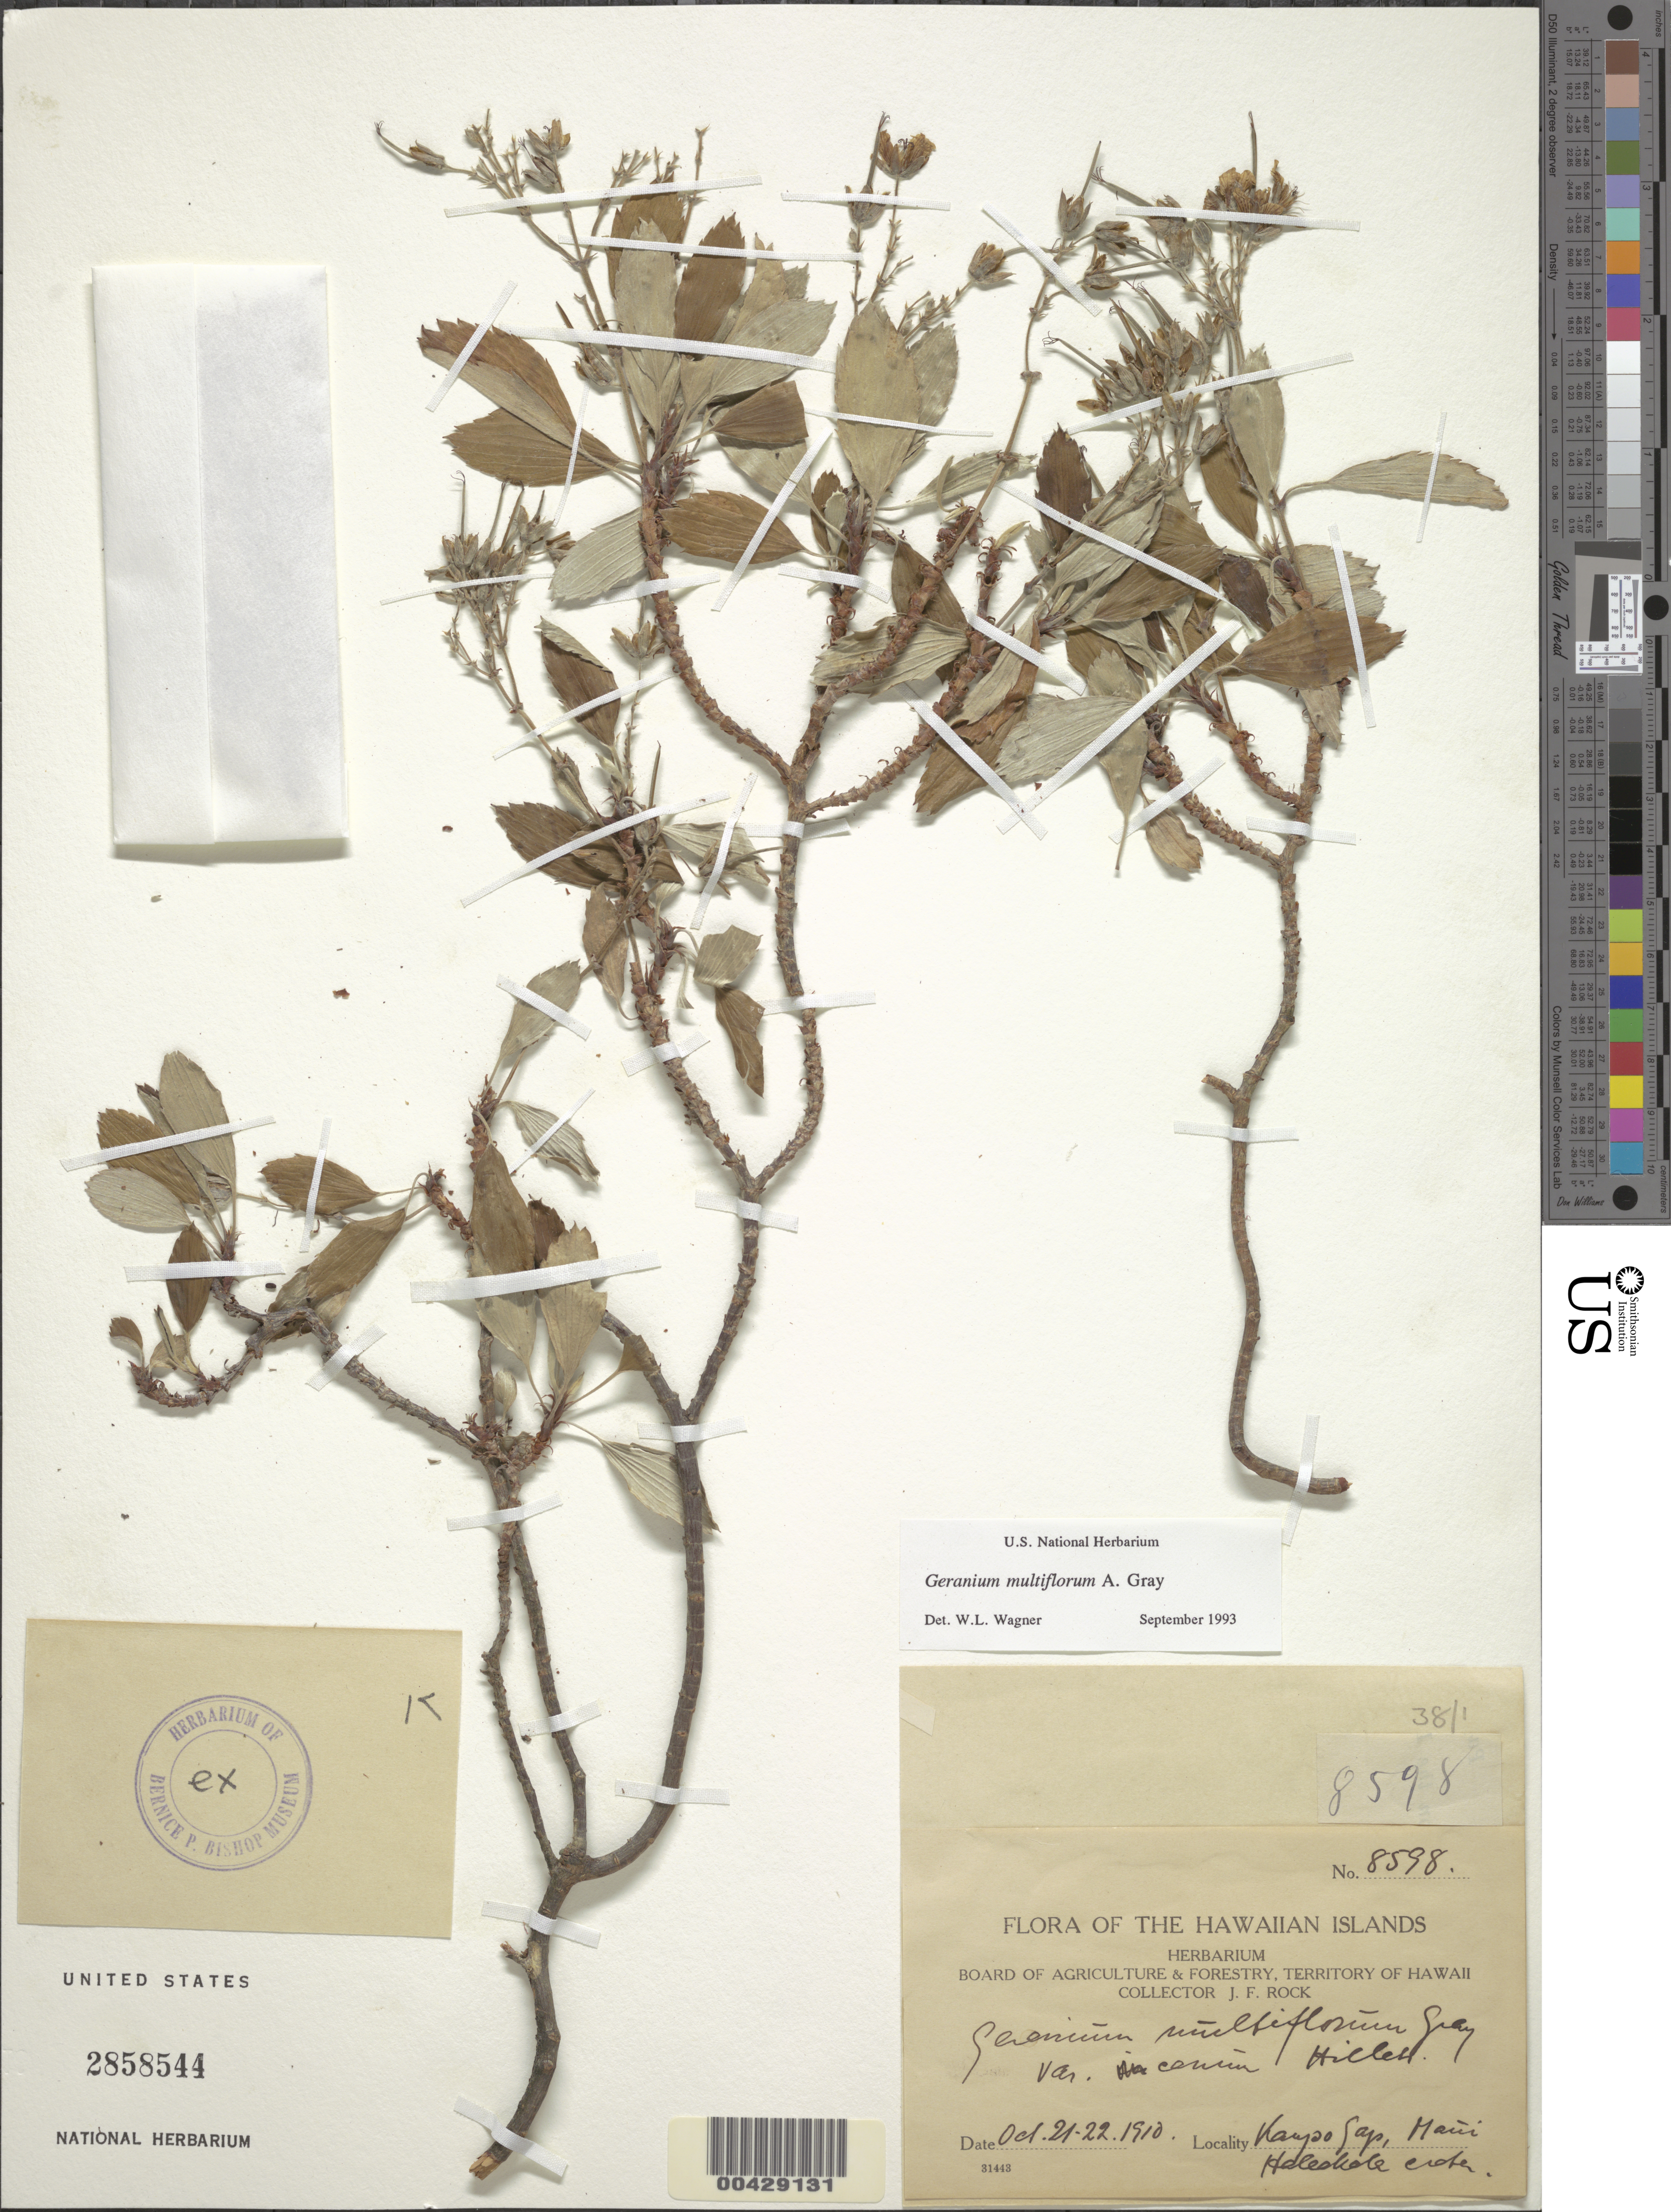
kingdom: Plantae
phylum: Tracheophyta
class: Magnoliopsida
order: Geraniales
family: Geraniaceae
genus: Geranium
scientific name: Geranium multiflorum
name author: A. Gray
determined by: Wagner, W. L., (BOT), Smithsonian Institution - National Museum of Natural History (UNITED STATES)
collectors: J. F. Rock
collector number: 8598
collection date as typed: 21 Oct 1910 to 22 Oct 1910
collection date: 1910-10-21/1910-10-22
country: United States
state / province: Hawaii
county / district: Maui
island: Maui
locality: Kaupo Gap, Haleakala Crater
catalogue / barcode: US 2858544